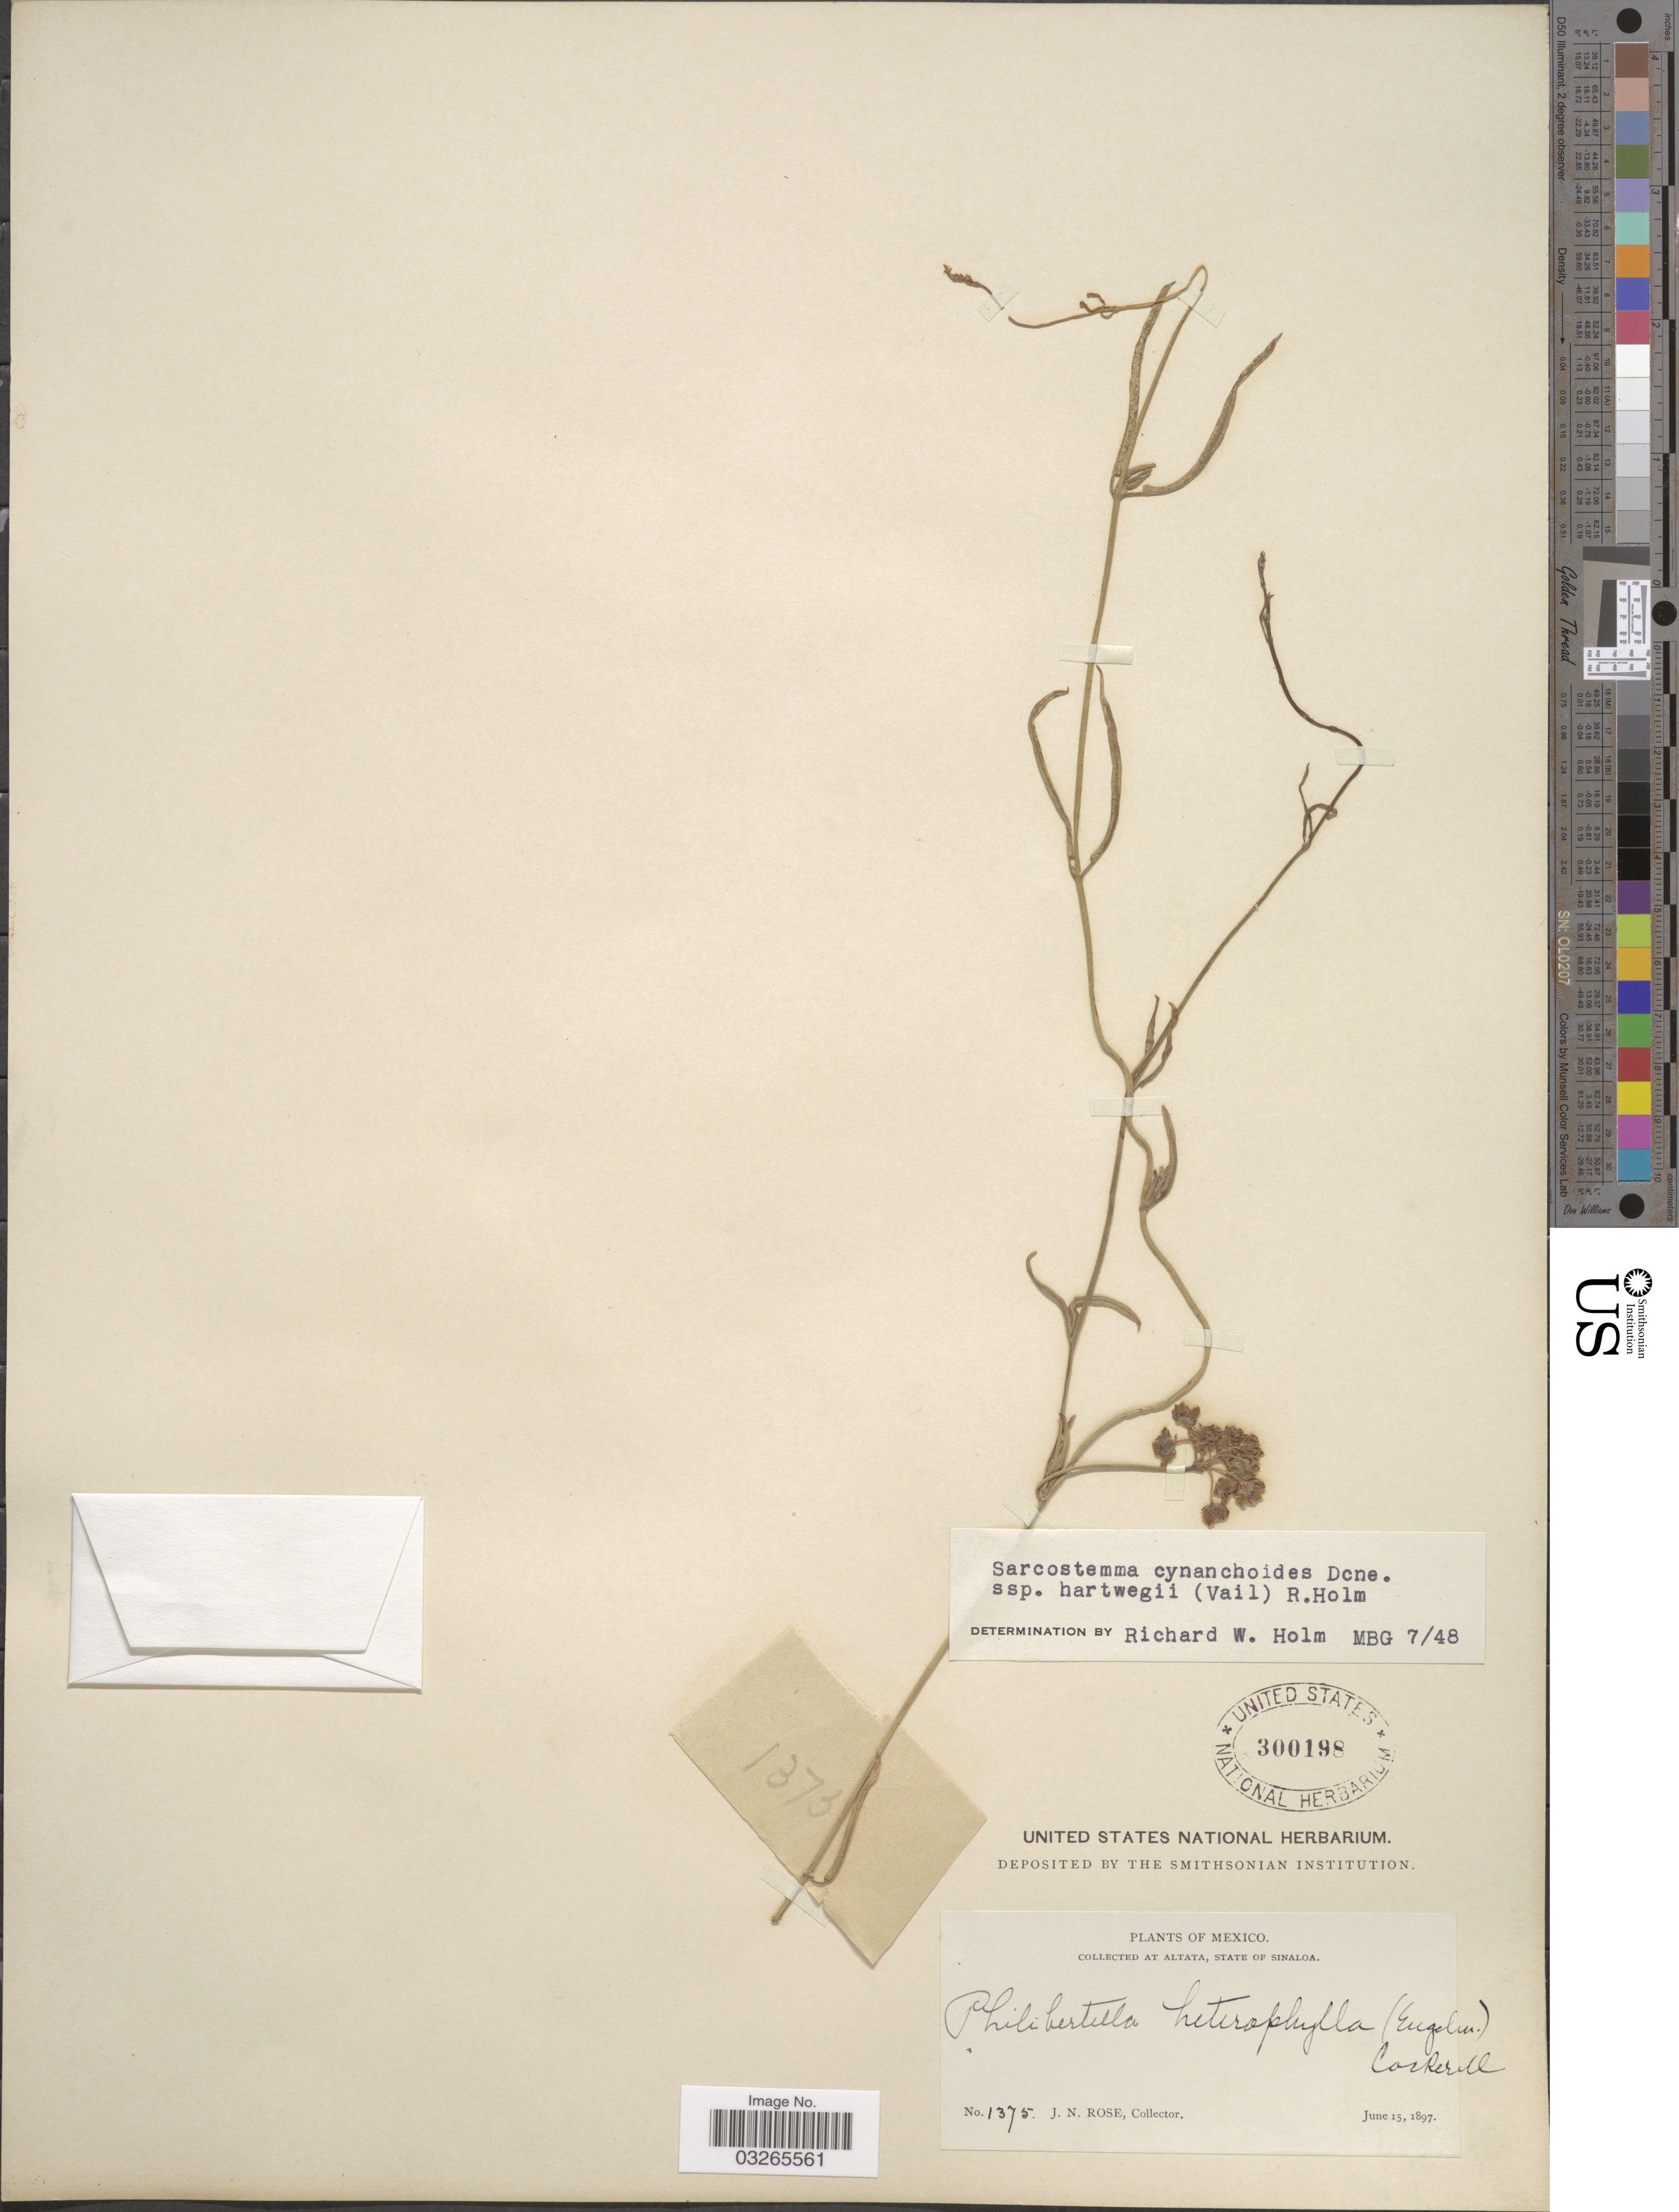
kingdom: Plantae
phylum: Tracheophyta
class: Magnoliopsida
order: Gentianales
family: Apocynaceae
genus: Sarcostemma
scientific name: Sarcostemma cynanchoides subsp. hartwegii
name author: (Vail) R.W. Holm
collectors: J. N. Rose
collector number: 1375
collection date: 1897-06-15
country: Mexico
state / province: Sinaloa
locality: At Altata, State of Sinaloa.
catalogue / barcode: US 300198